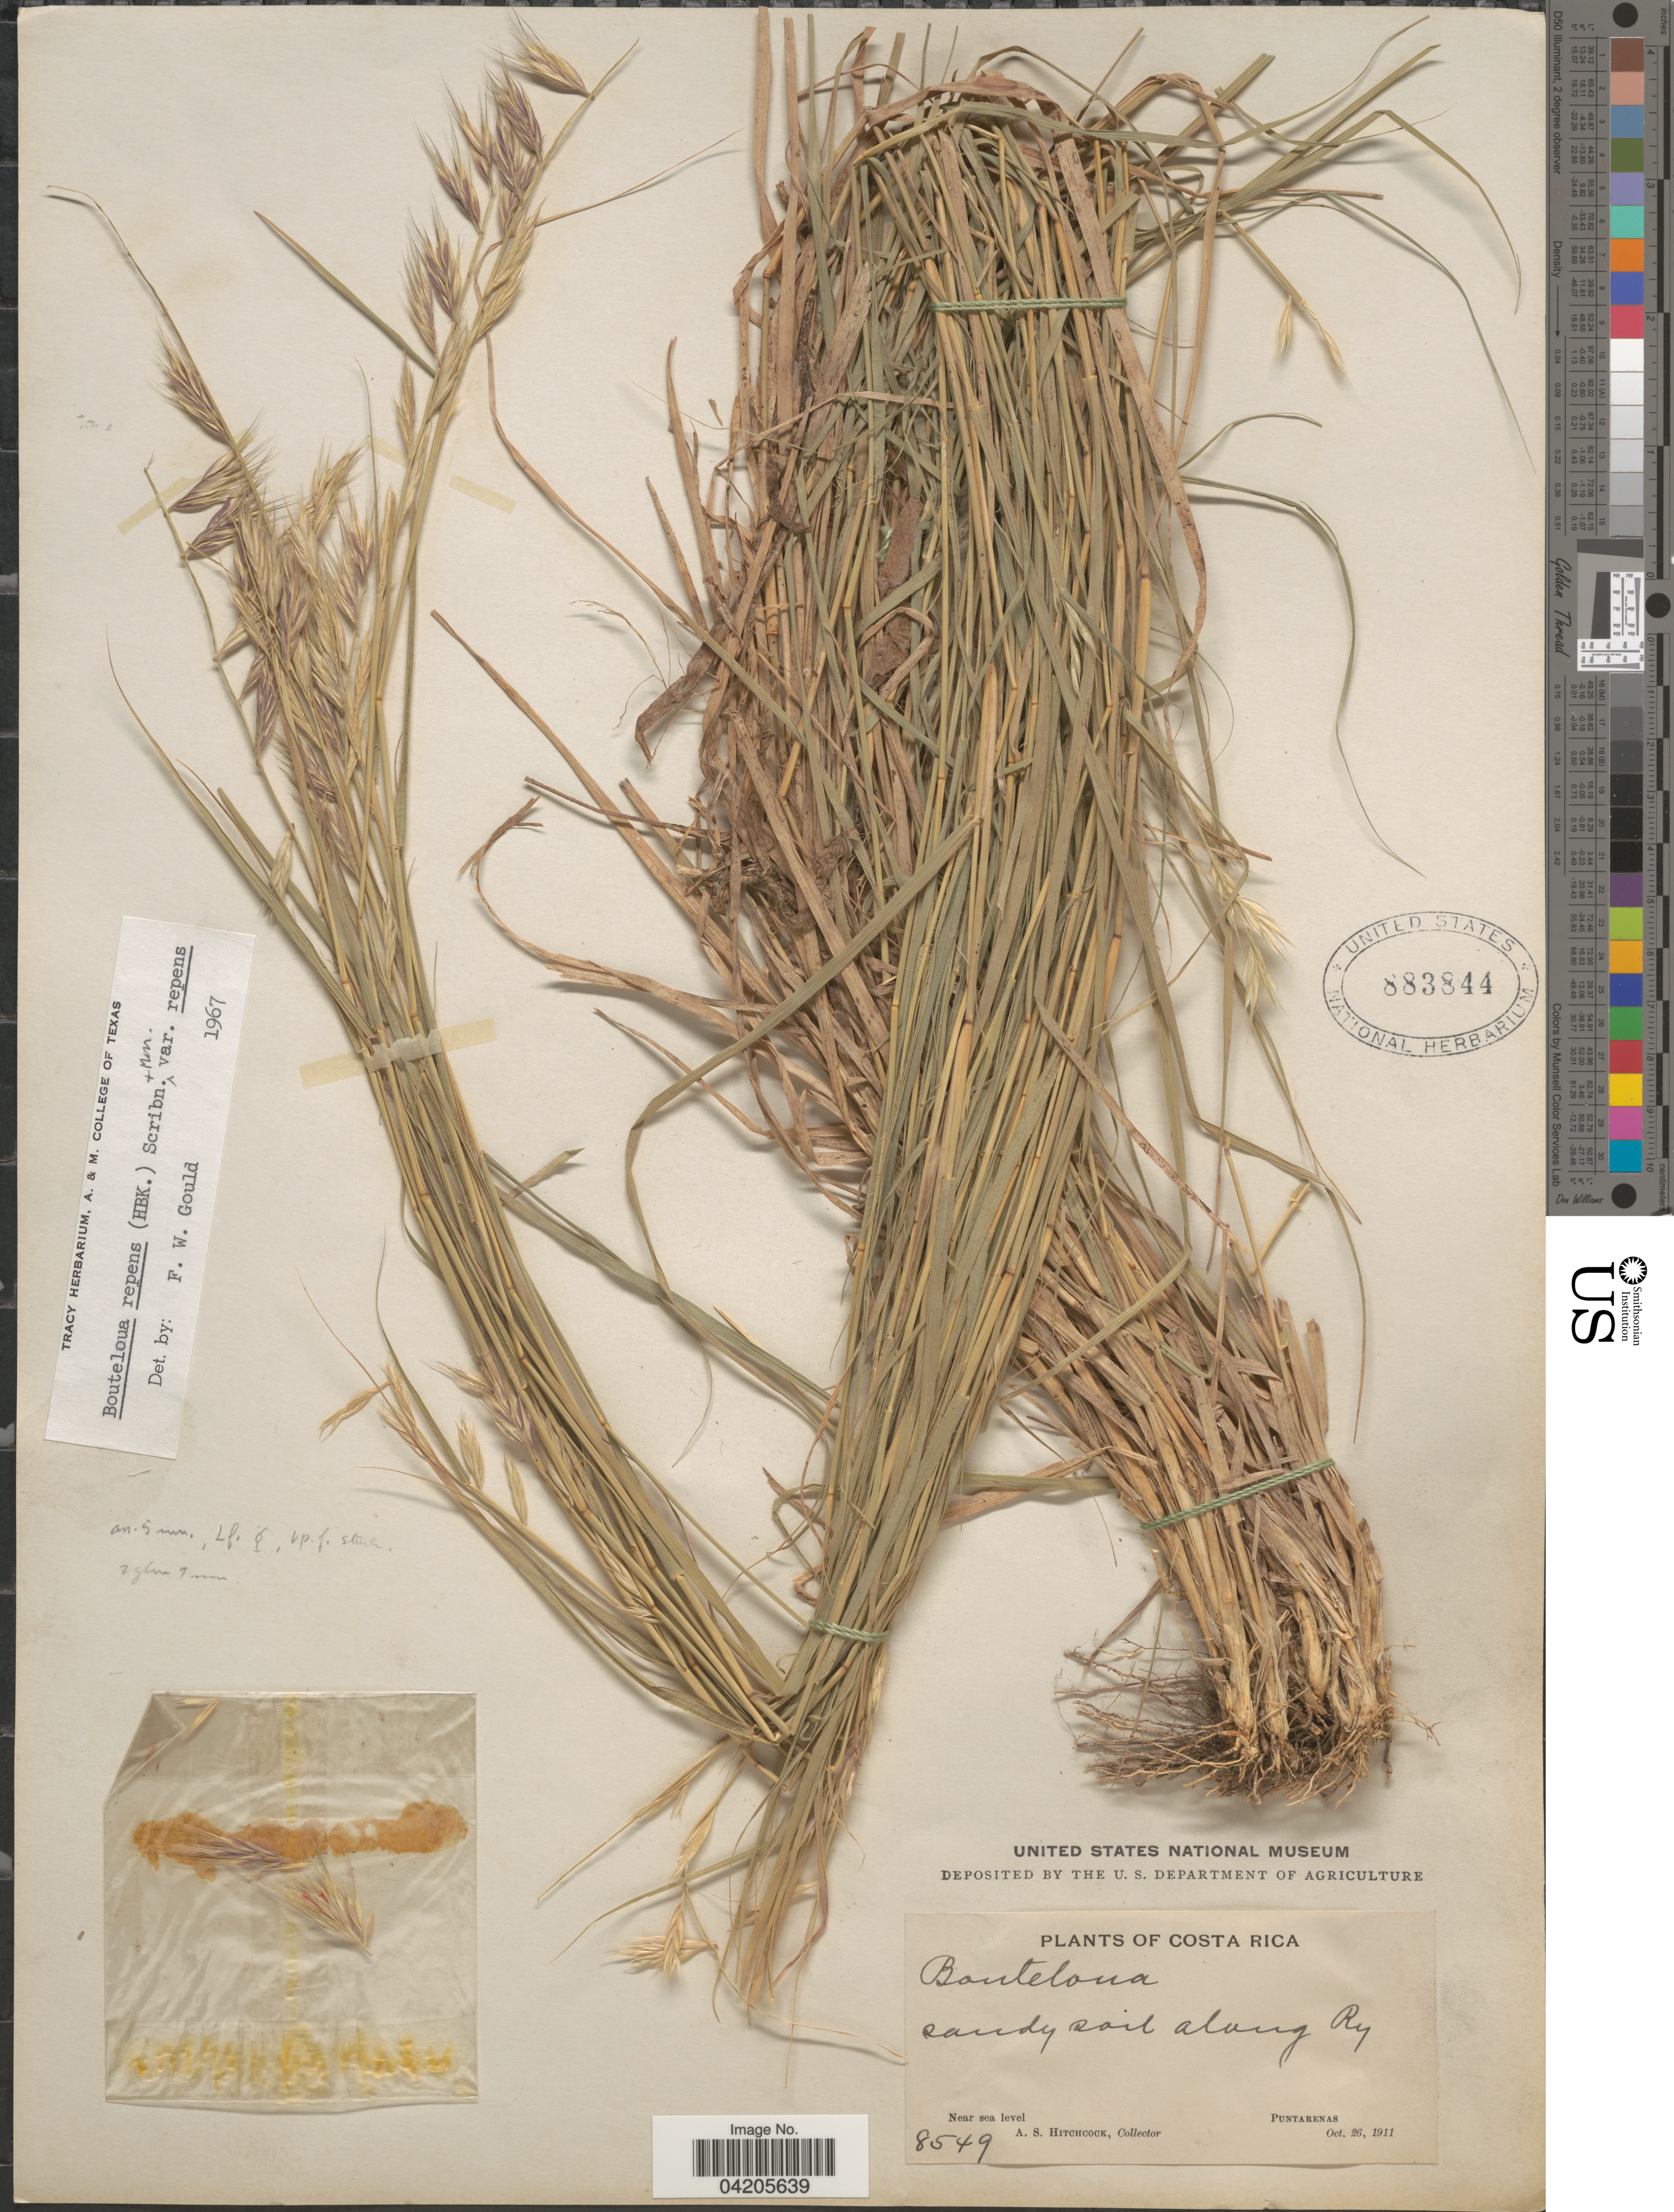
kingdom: Plantae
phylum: Tracheophyta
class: Liliopsida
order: Poales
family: Poaceae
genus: Bouteloua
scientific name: Bouteloua repens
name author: (Kunth) Scribn. & Merr.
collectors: A. S. Hitchcock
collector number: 8549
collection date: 1911-10-26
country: Costa Rica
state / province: Puntarenas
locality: Sandy soil along Ry.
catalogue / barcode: US 883844